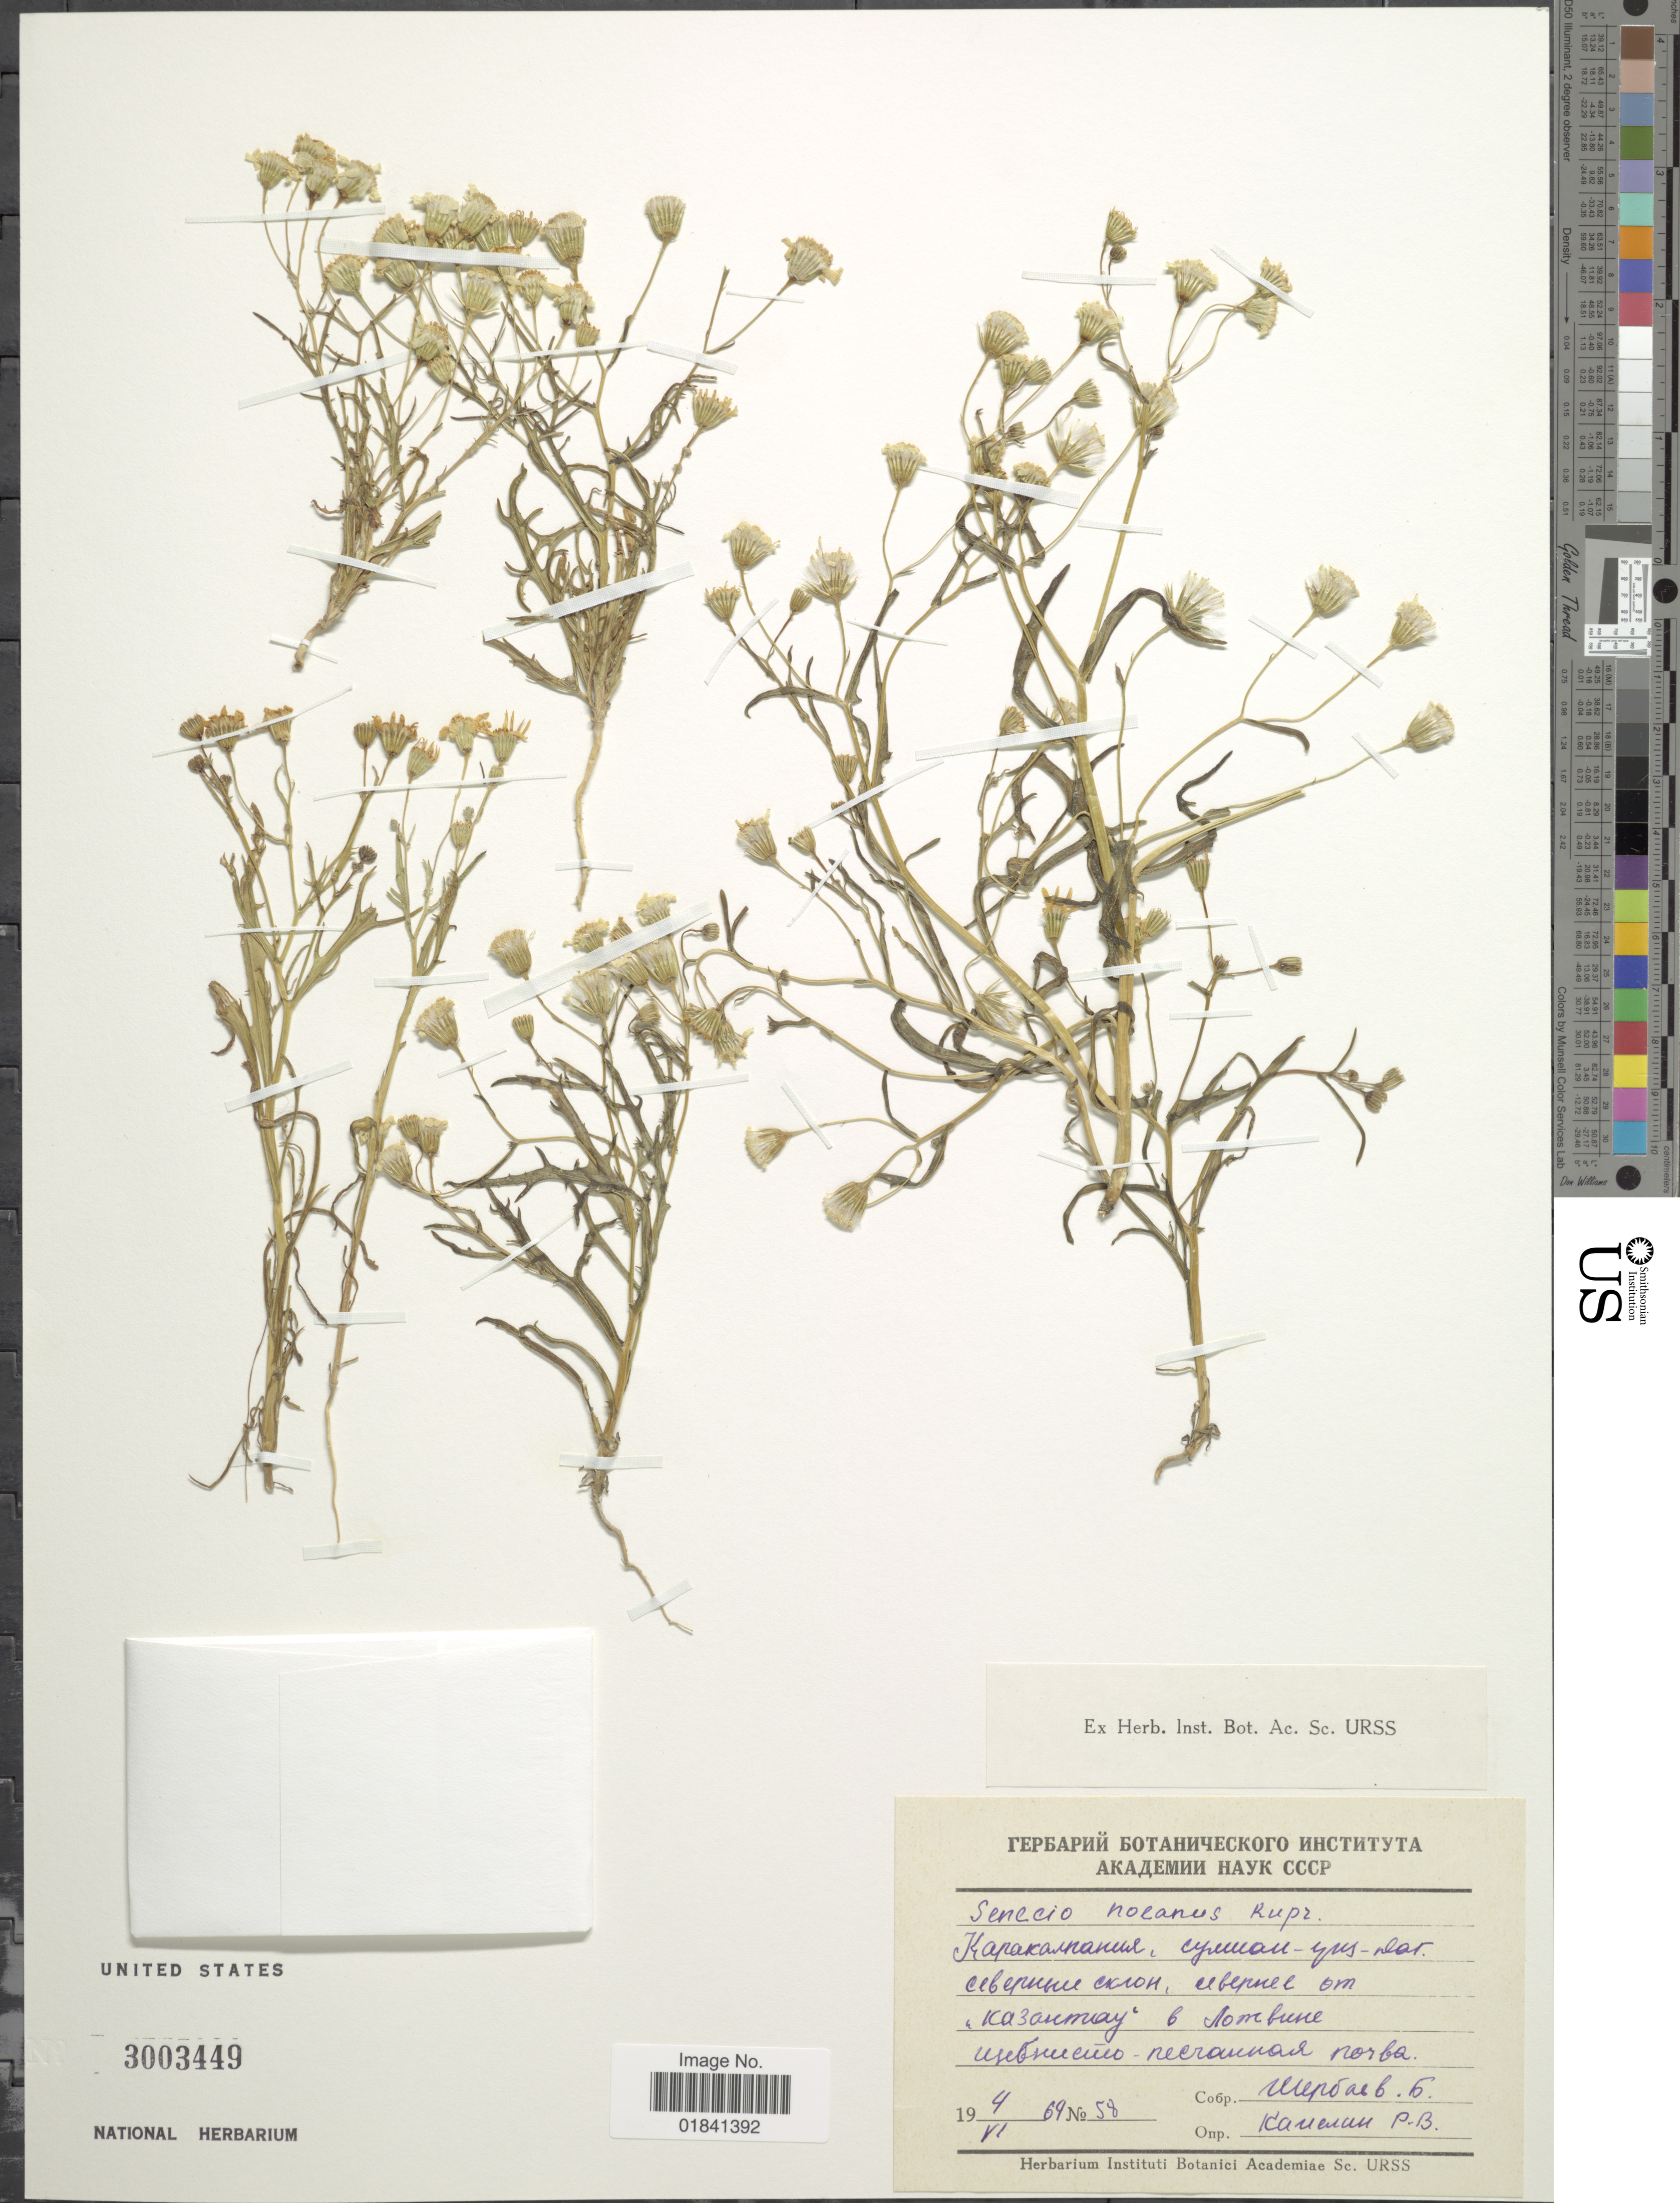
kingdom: Plantae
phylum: Tracheophyta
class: Magnoliopsida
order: Asterales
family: Asteraceae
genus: Senecio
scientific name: Senecio noëanus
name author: Rupr.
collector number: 58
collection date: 1969-06-04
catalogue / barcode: US 3003449